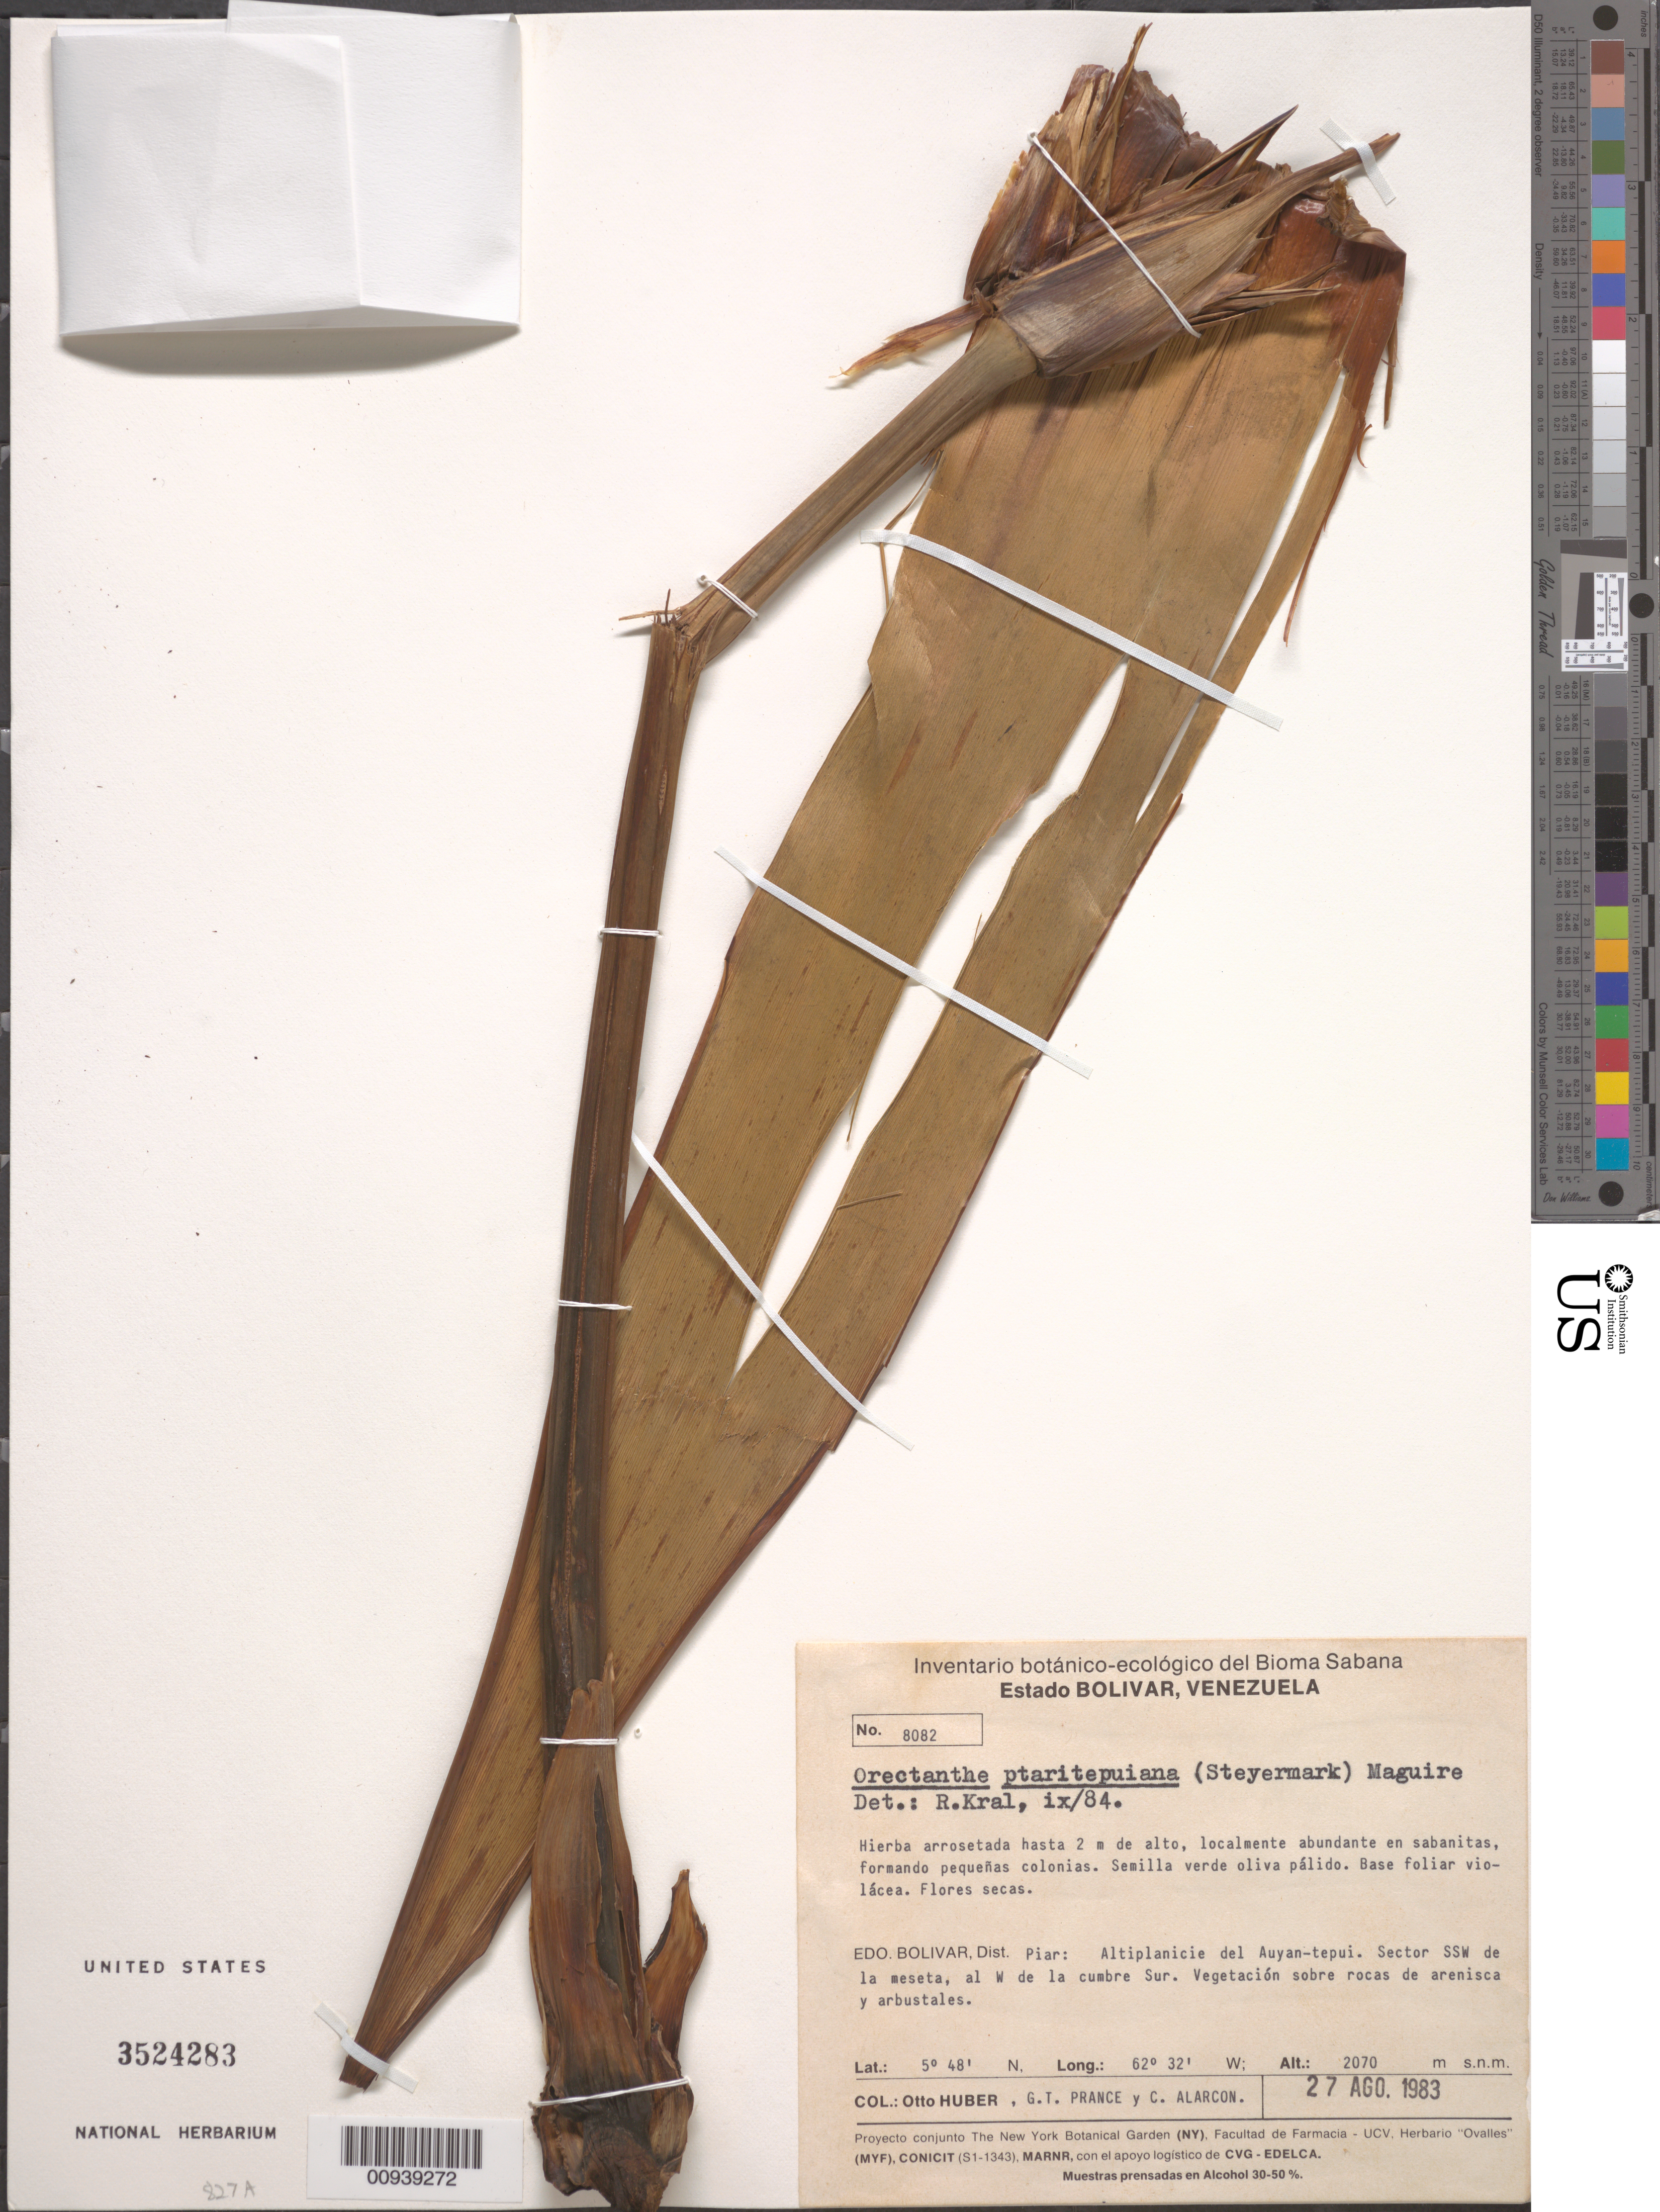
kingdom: Plantae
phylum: Tracheophyta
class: Liliopsida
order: Poales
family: Xyridaceae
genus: Orectanthe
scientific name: Orectanthe ptaritepuiana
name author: (Steyerm.) Maguire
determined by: Kral, Robert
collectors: O. Huber, G. T. Prance & C. Alarcon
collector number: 8082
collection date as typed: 27-Aug-83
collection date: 1983-08-27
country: Venezuela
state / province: Bolívar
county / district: Piar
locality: Auyan-tepuí, sect. SSW de la meseta, al W de la cumbre sur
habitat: Meseta con vegetation sobre roca de arenisca y arbustales; en sabanitas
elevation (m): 2070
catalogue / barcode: US 3524283